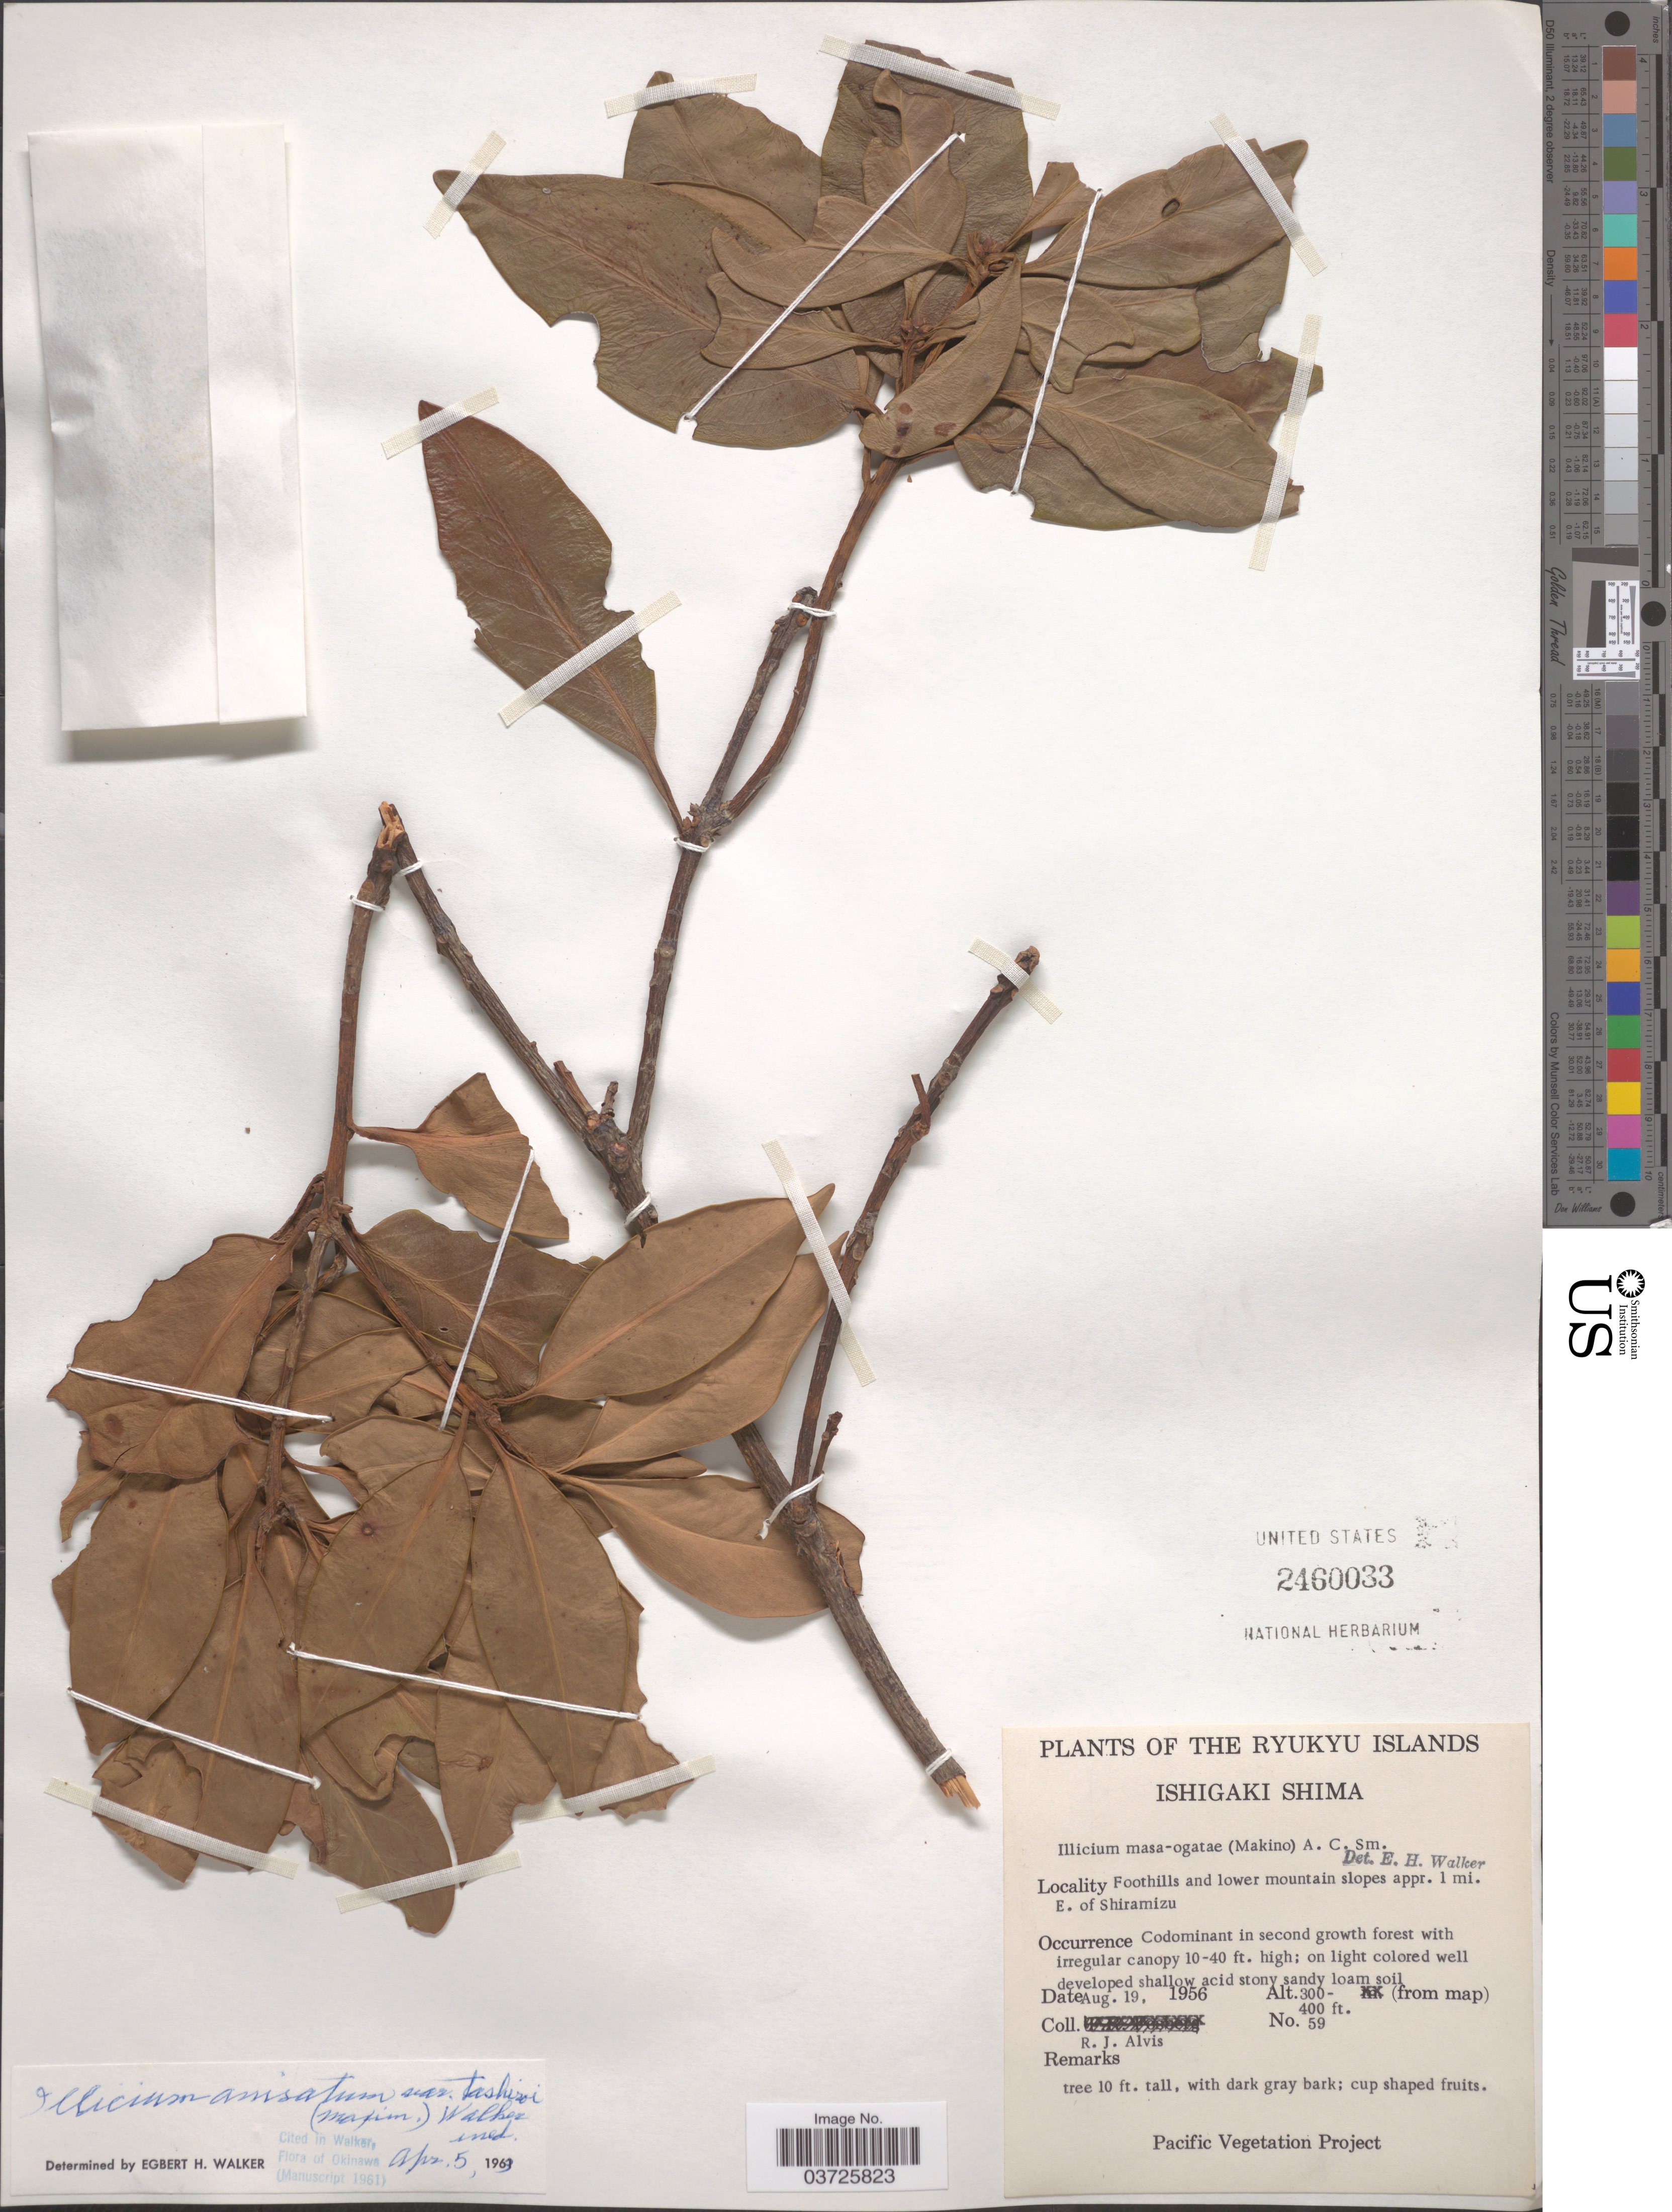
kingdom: Plantae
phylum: Tracheophyta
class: Magnoliopsida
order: Austrobaileyales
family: Schisandraceae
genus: Illicium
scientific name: Illicium tashiroi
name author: Maxim.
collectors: R. Alvis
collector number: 59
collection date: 1956-08-19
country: Japan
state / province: Okinawa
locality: The Ryukyu Islands. Ishigaki Shima. Foothills and lower mountain slopes appr. 1 mi. E. of Shiramizu.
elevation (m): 91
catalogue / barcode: US 2460033